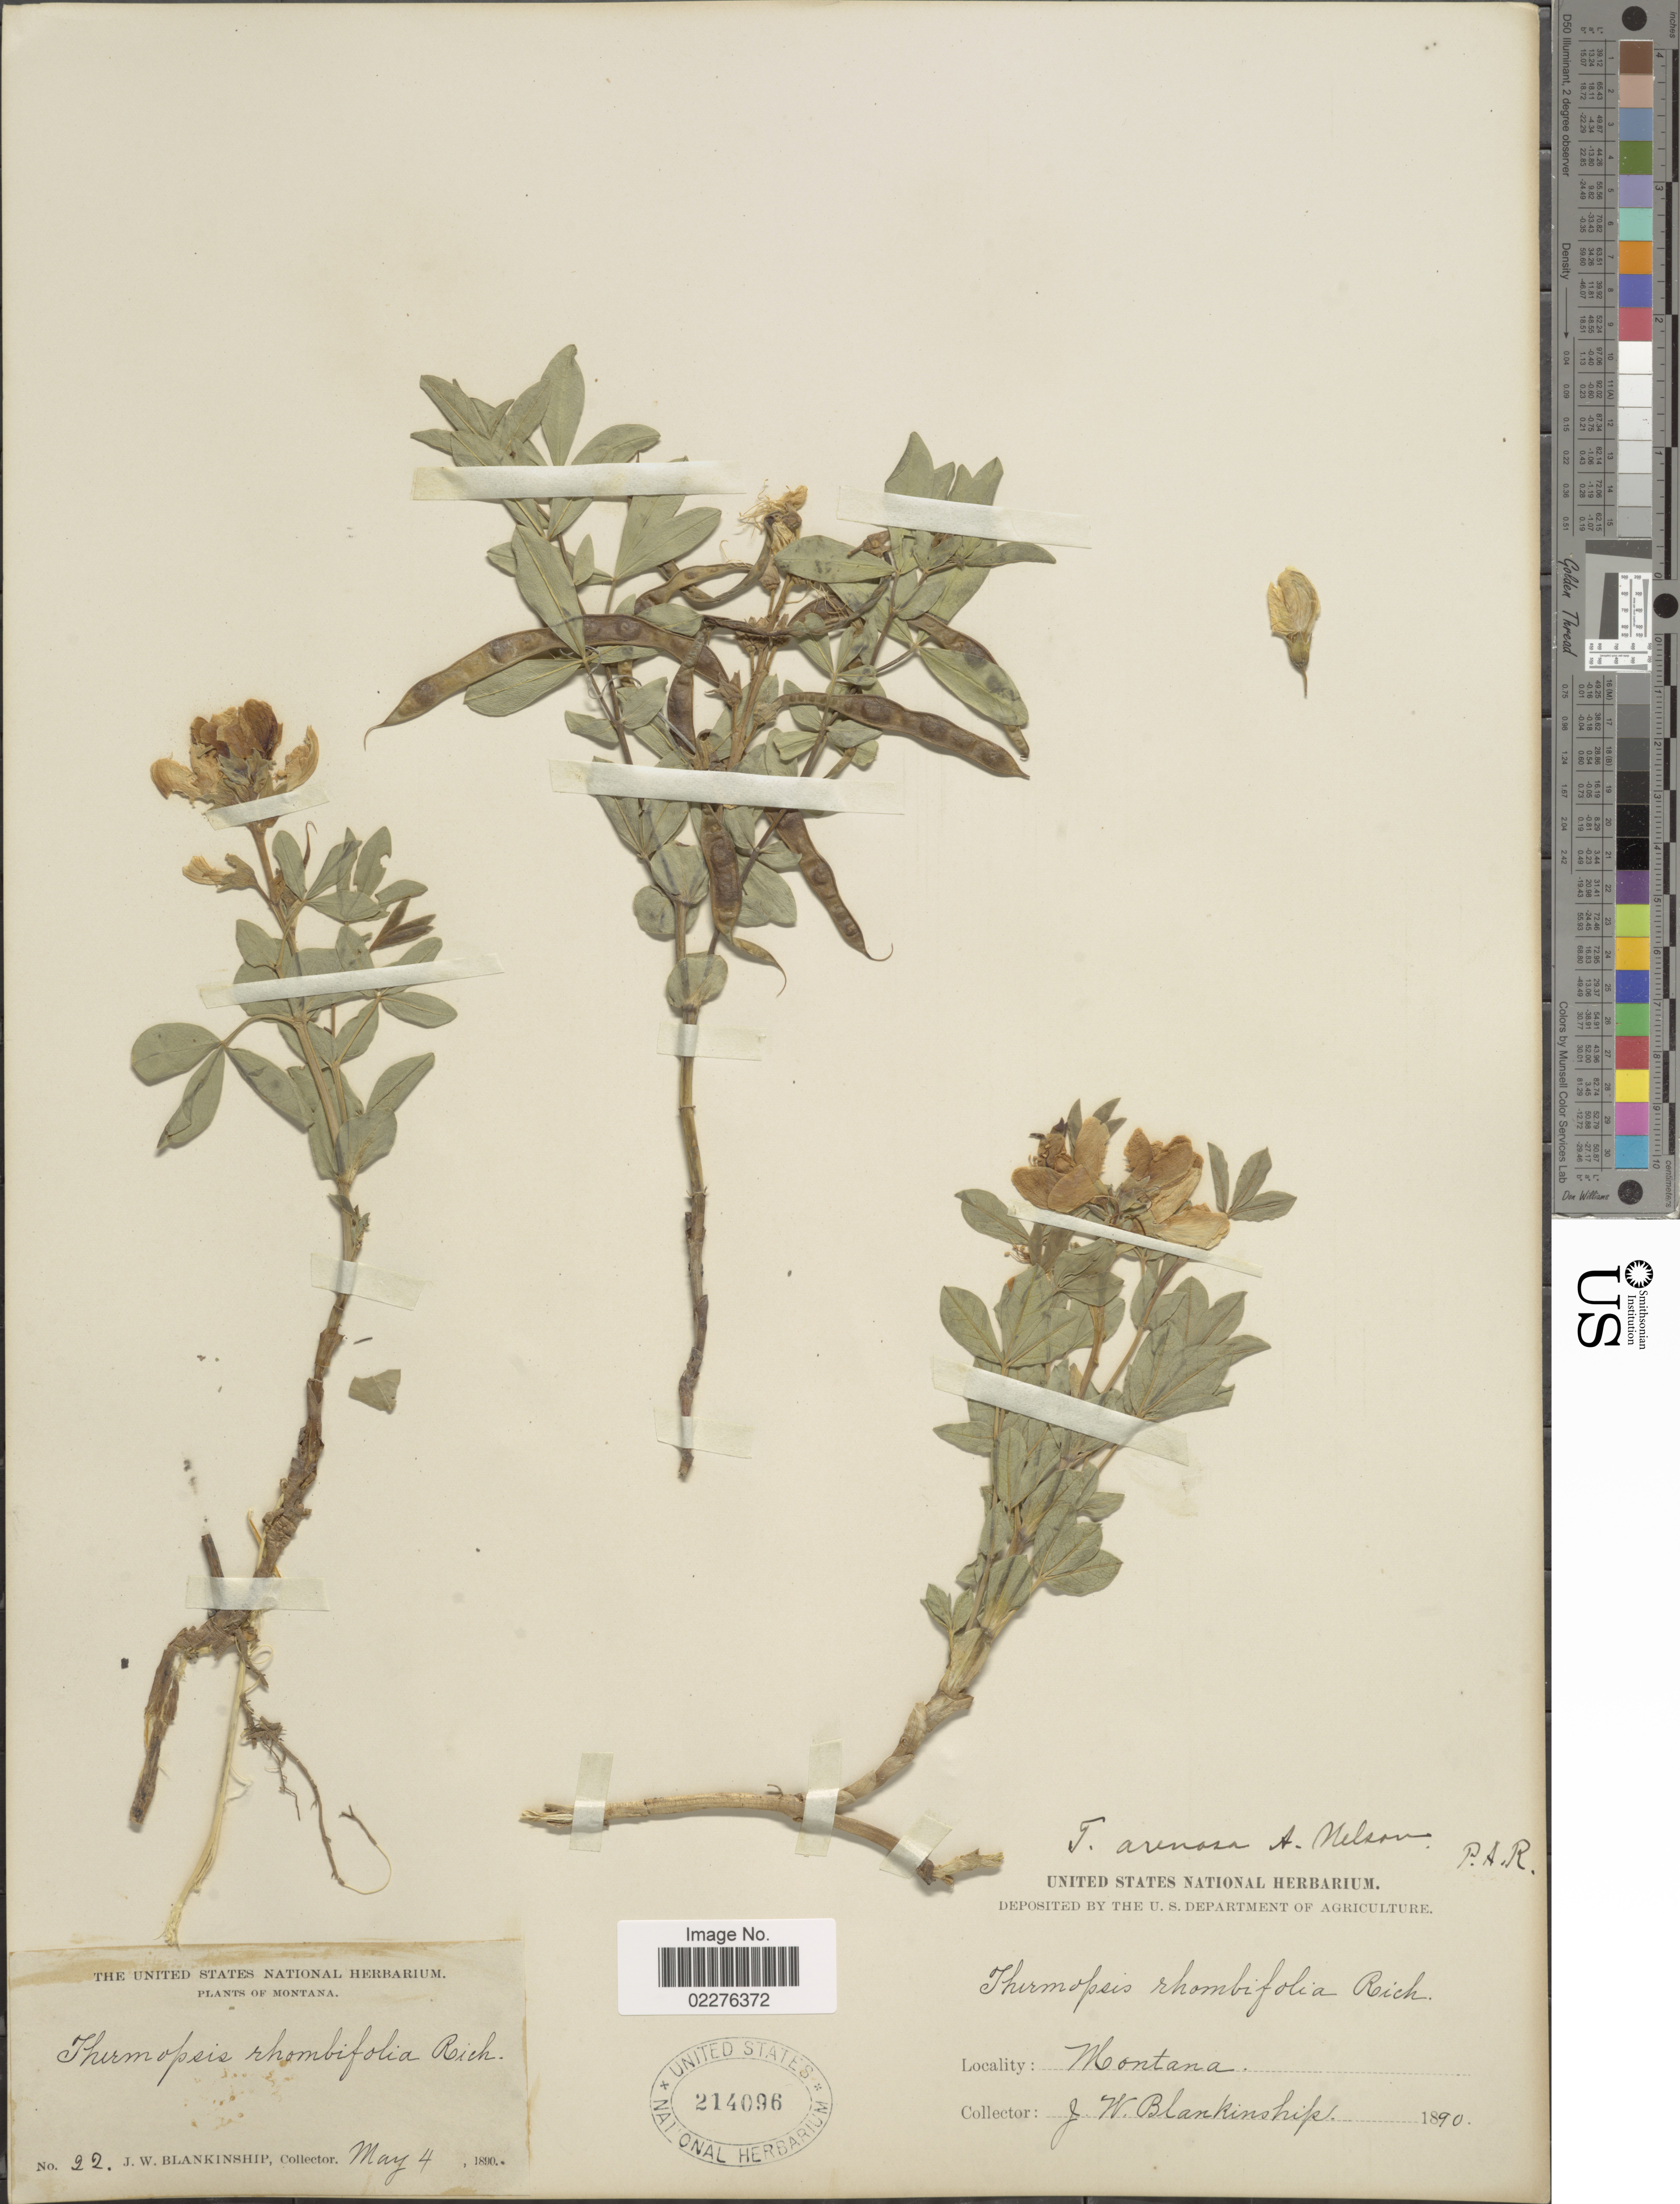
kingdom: Plantae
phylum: Tracheophyta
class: Magnoliopsida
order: Fabales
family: Fabaceae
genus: Thermopsis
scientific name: Thermopsis rhombifolia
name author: Richardson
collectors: J. W. Blankinship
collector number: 22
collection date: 1890-05-04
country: United States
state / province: Montana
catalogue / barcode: US 214096